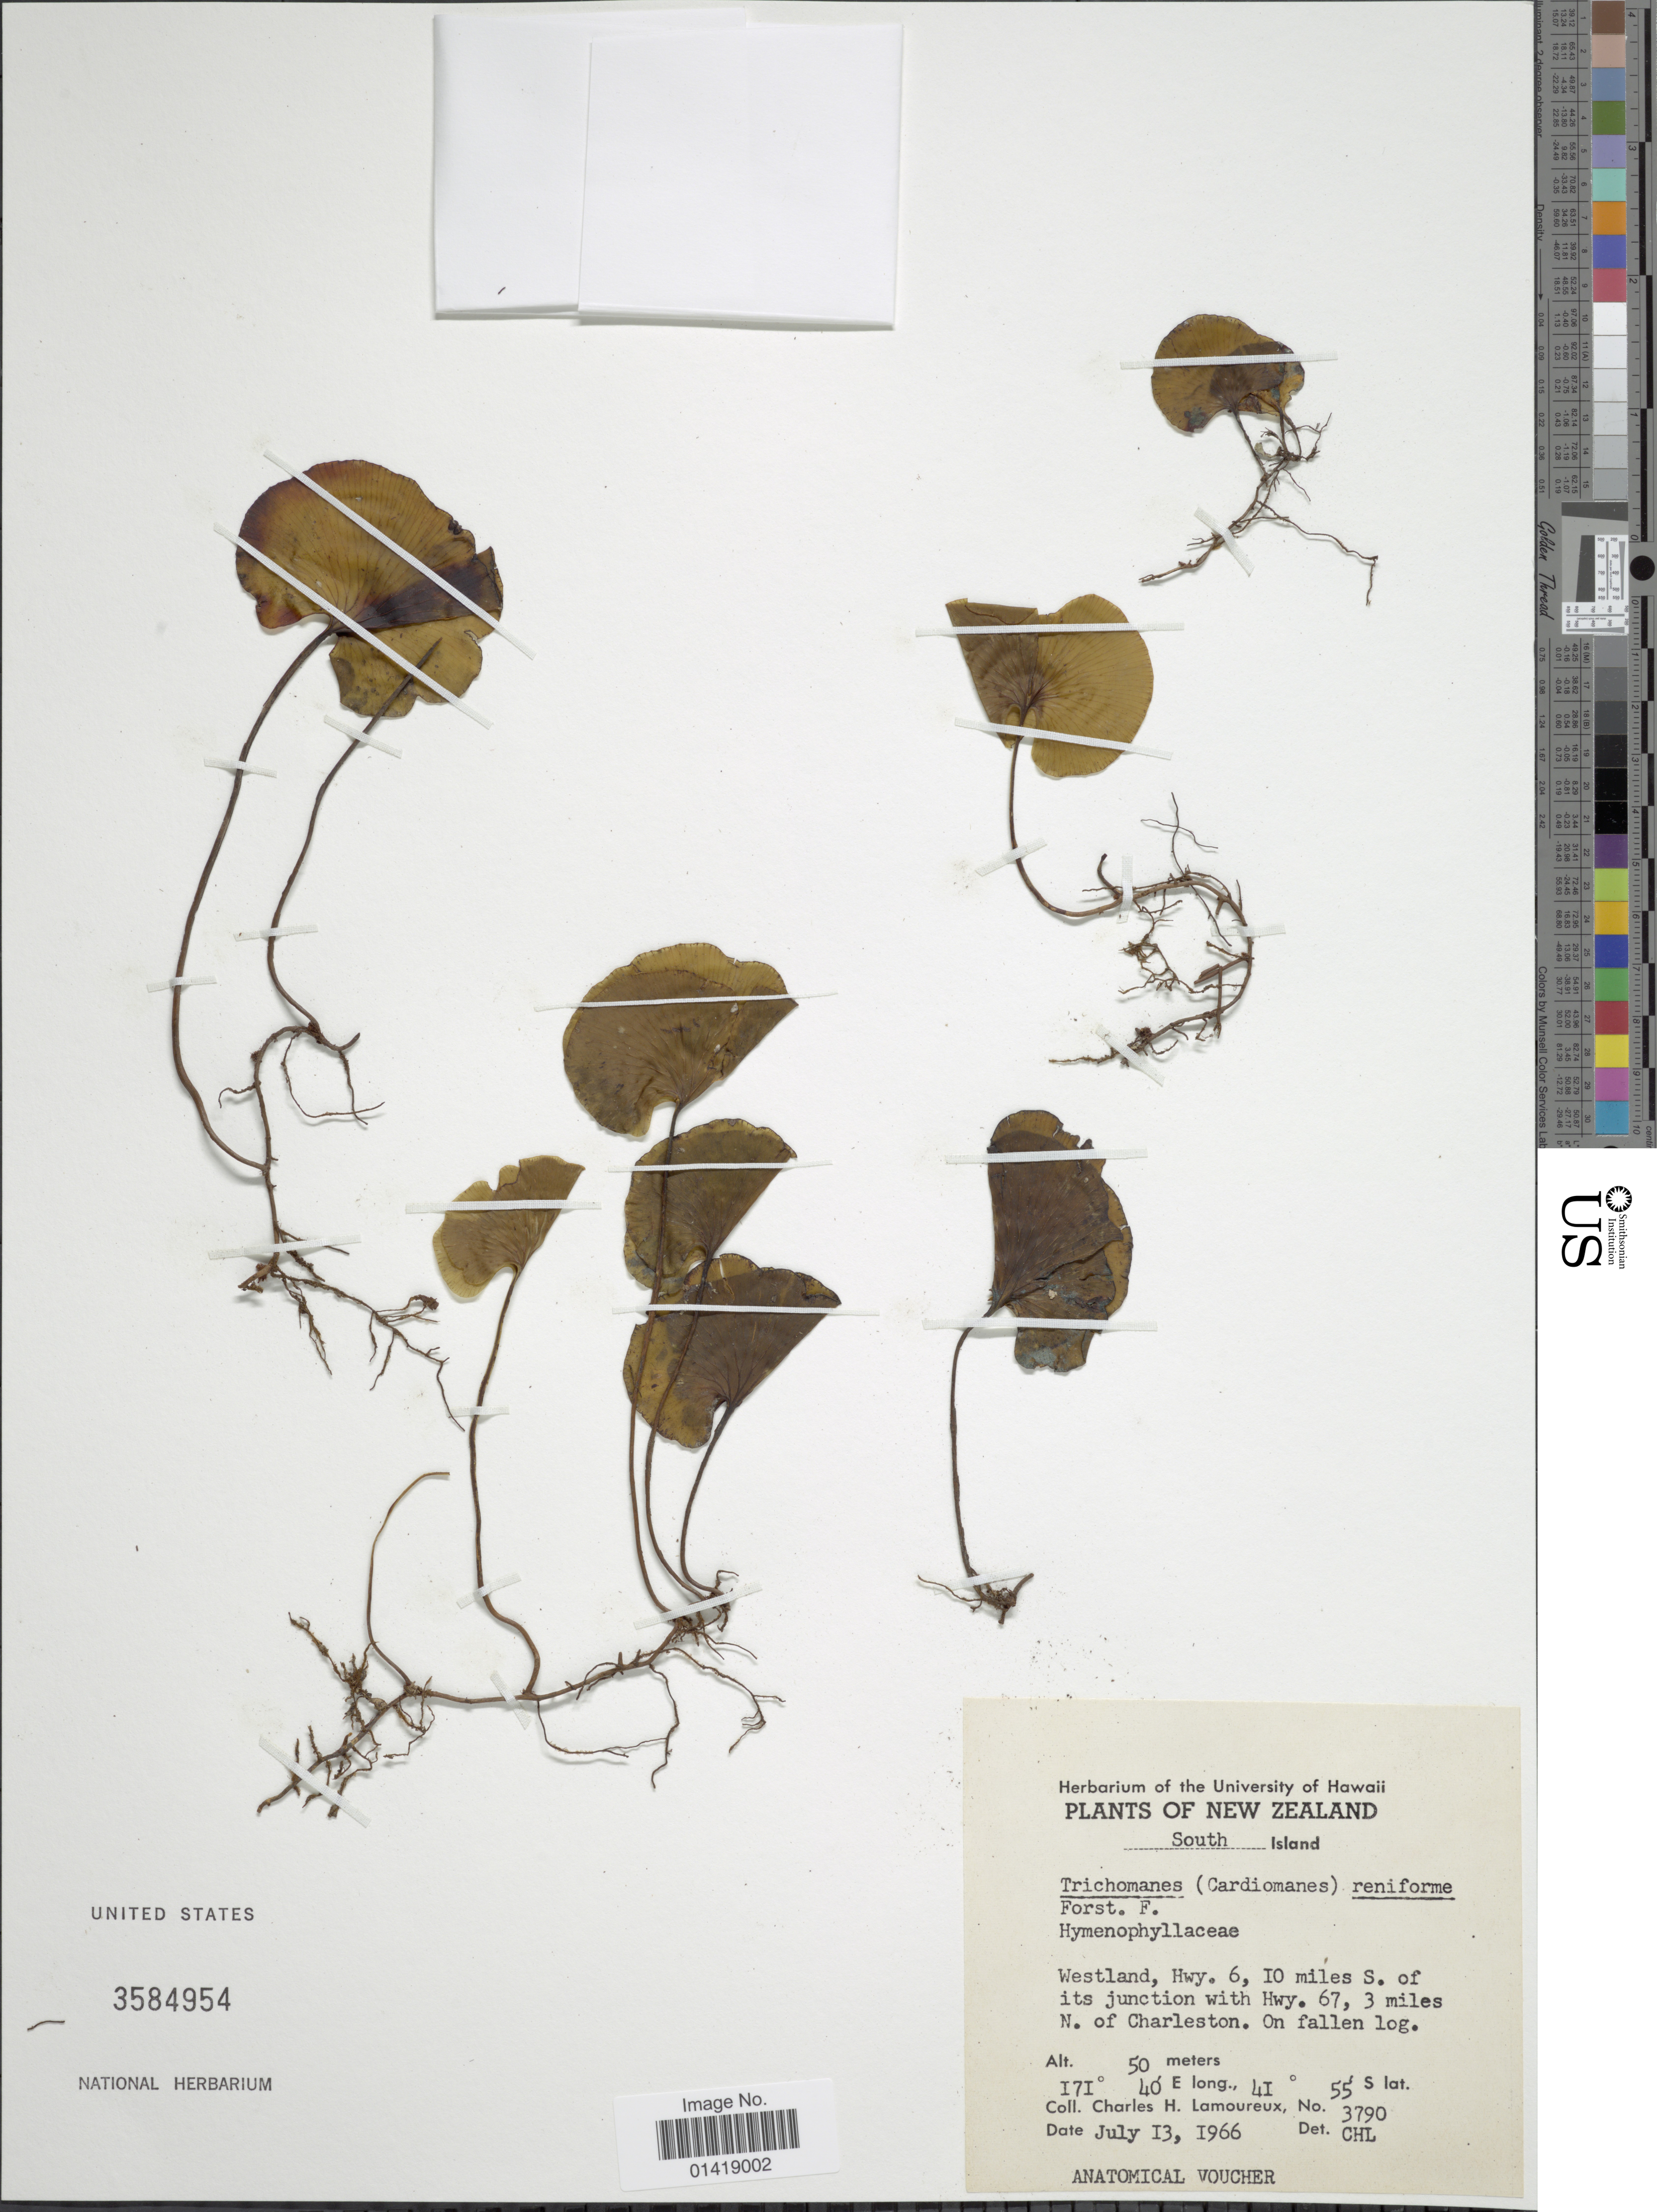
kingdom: Plantae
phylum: Tracheophyta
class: Polypodiopsida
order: Hymenophyllales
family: Hymenophyllaceae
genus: Hymenophyllum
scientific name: Hymenophyllum nephrophyllum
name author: Ebihara & K. Iwats.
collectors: C. H. Lamoureux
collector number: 3790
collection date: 1966-07-13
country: New Zealand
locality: South Island Westland hwy 6, 10 miles S. of its junction with Hwy 67, 3 miles N of Charleston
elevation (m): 50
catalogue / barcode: US 3584954